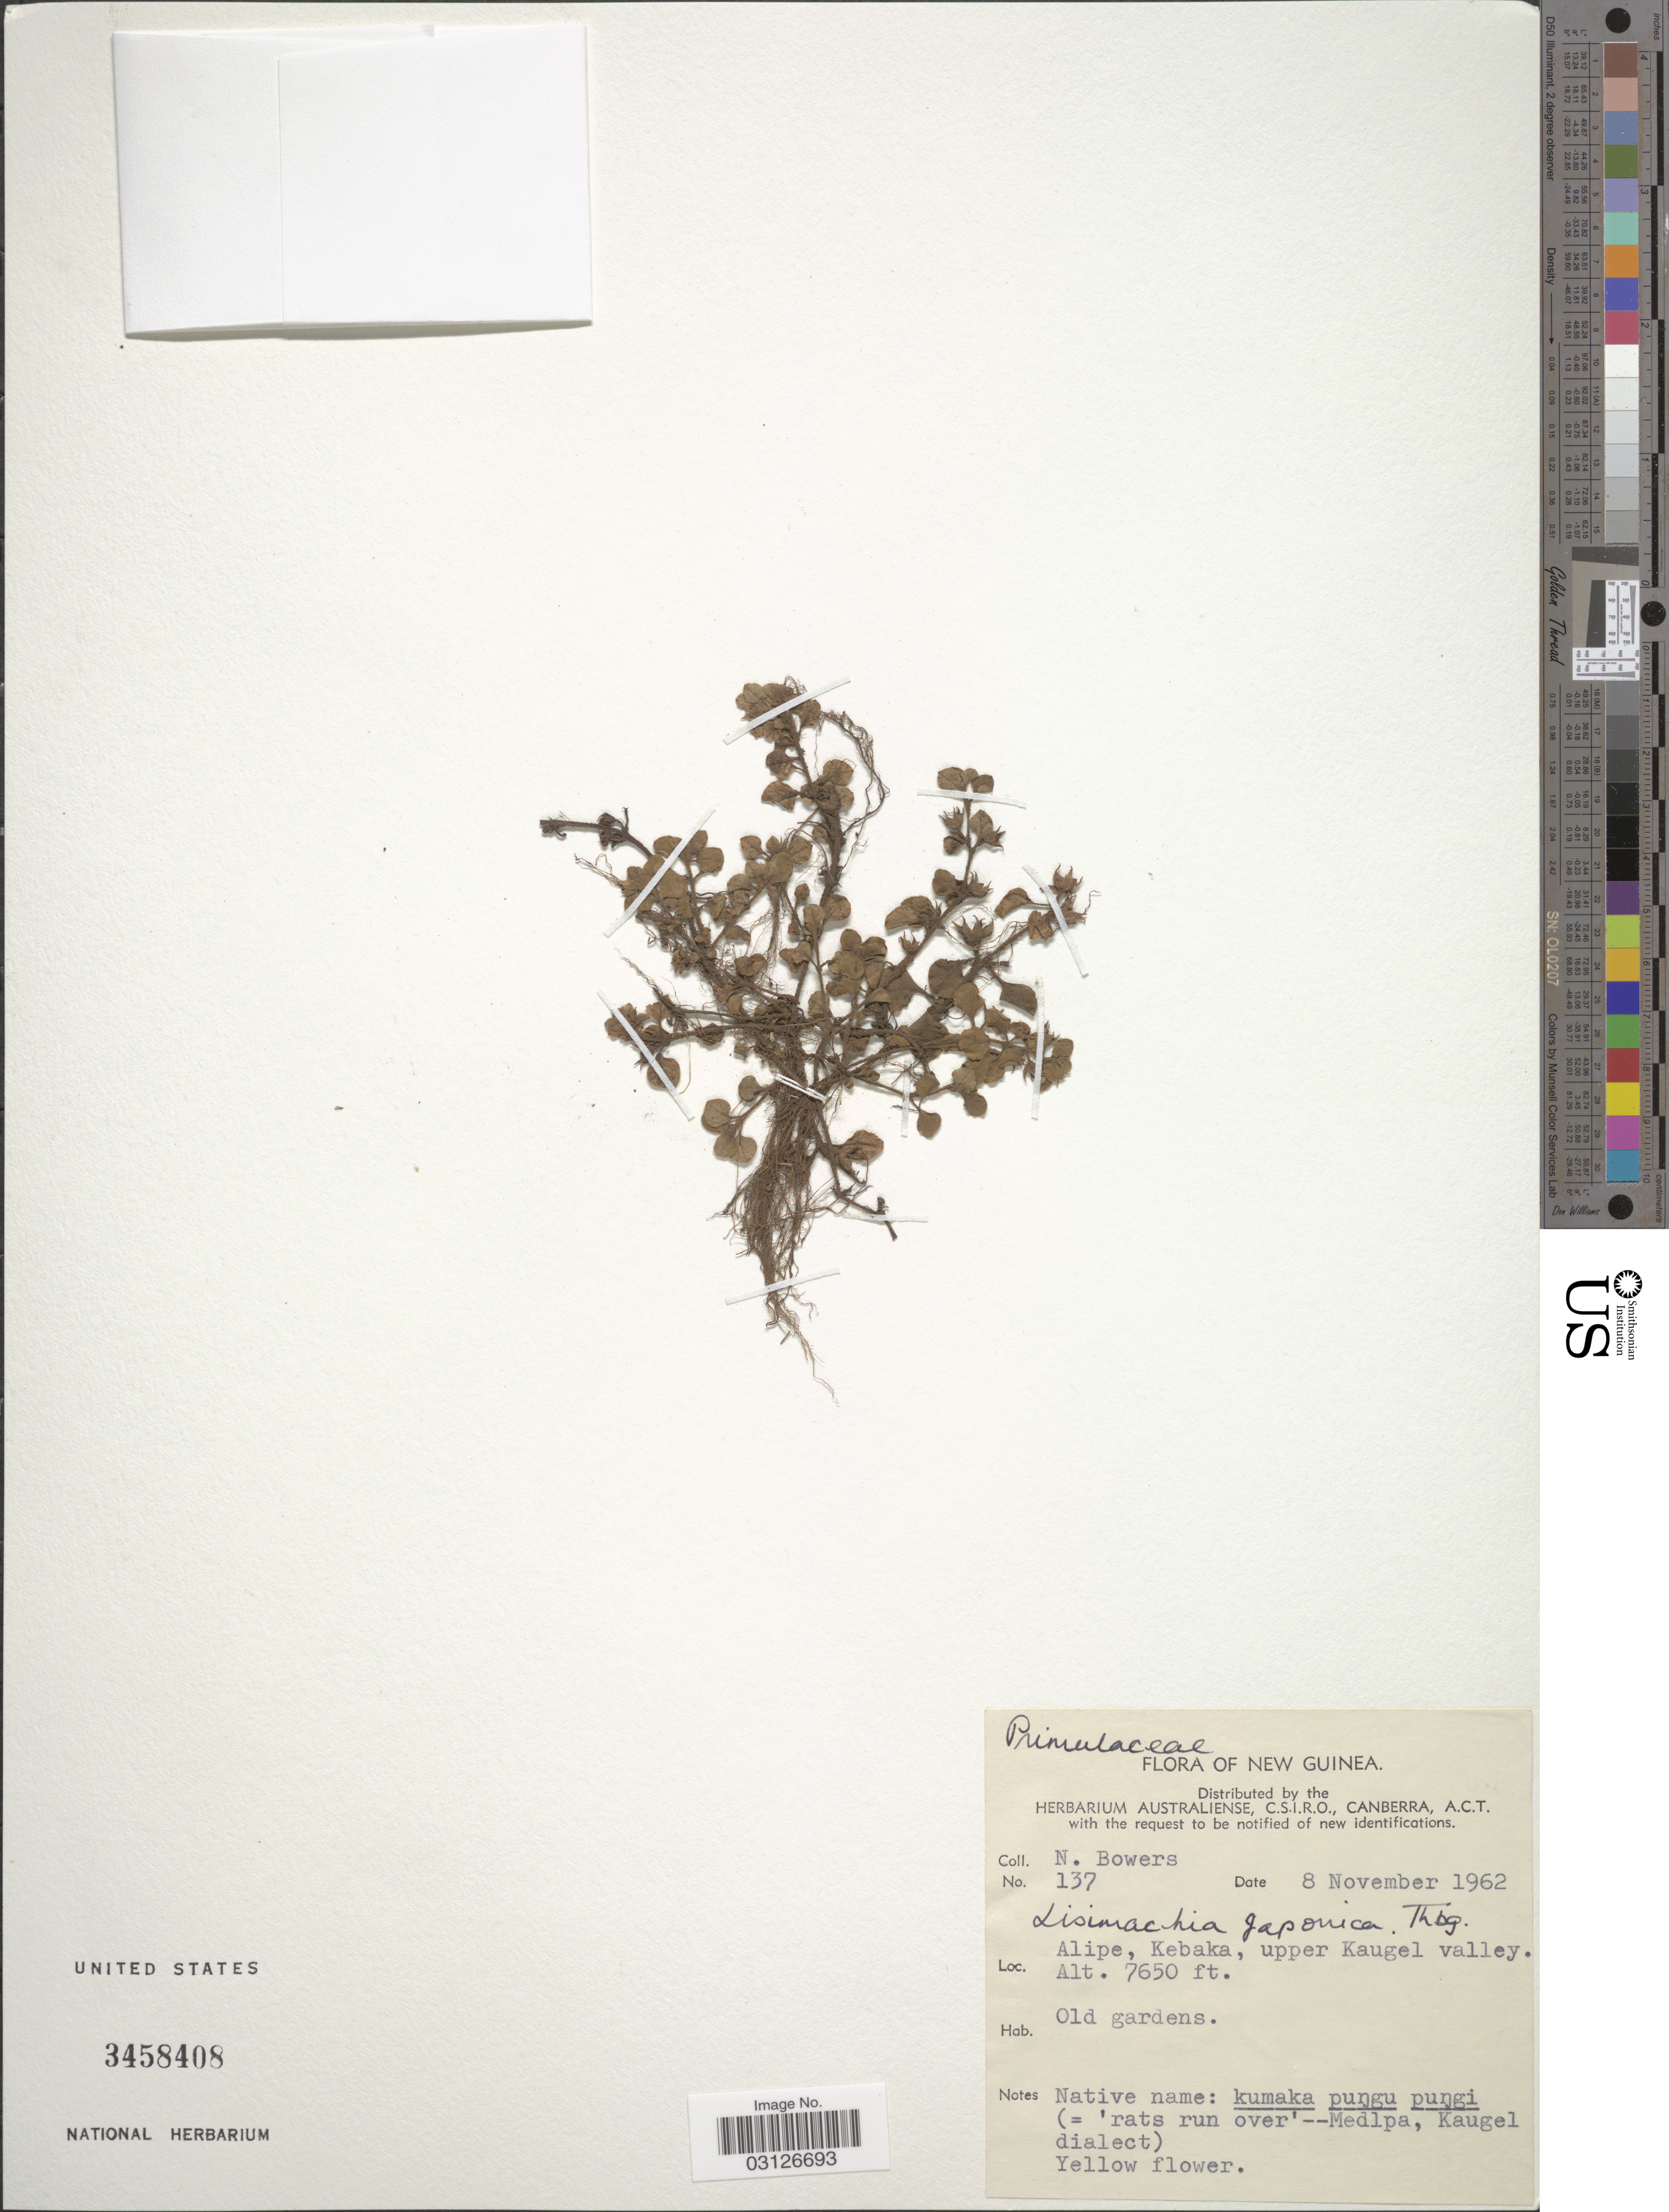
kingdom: Plantae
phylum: Tracheophyta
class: Magnoliopsida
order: Ericales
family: Primulaceae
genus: Lysimachia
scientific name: Lysimachia japonica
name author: Thunb.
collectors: N. Bowers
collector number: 137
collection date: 1962-11-08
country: Papua New Guinea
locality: New Guinea. Alipe, Kebaka, upper Kaugel valley.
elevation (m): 2332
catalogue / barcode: US 3458408